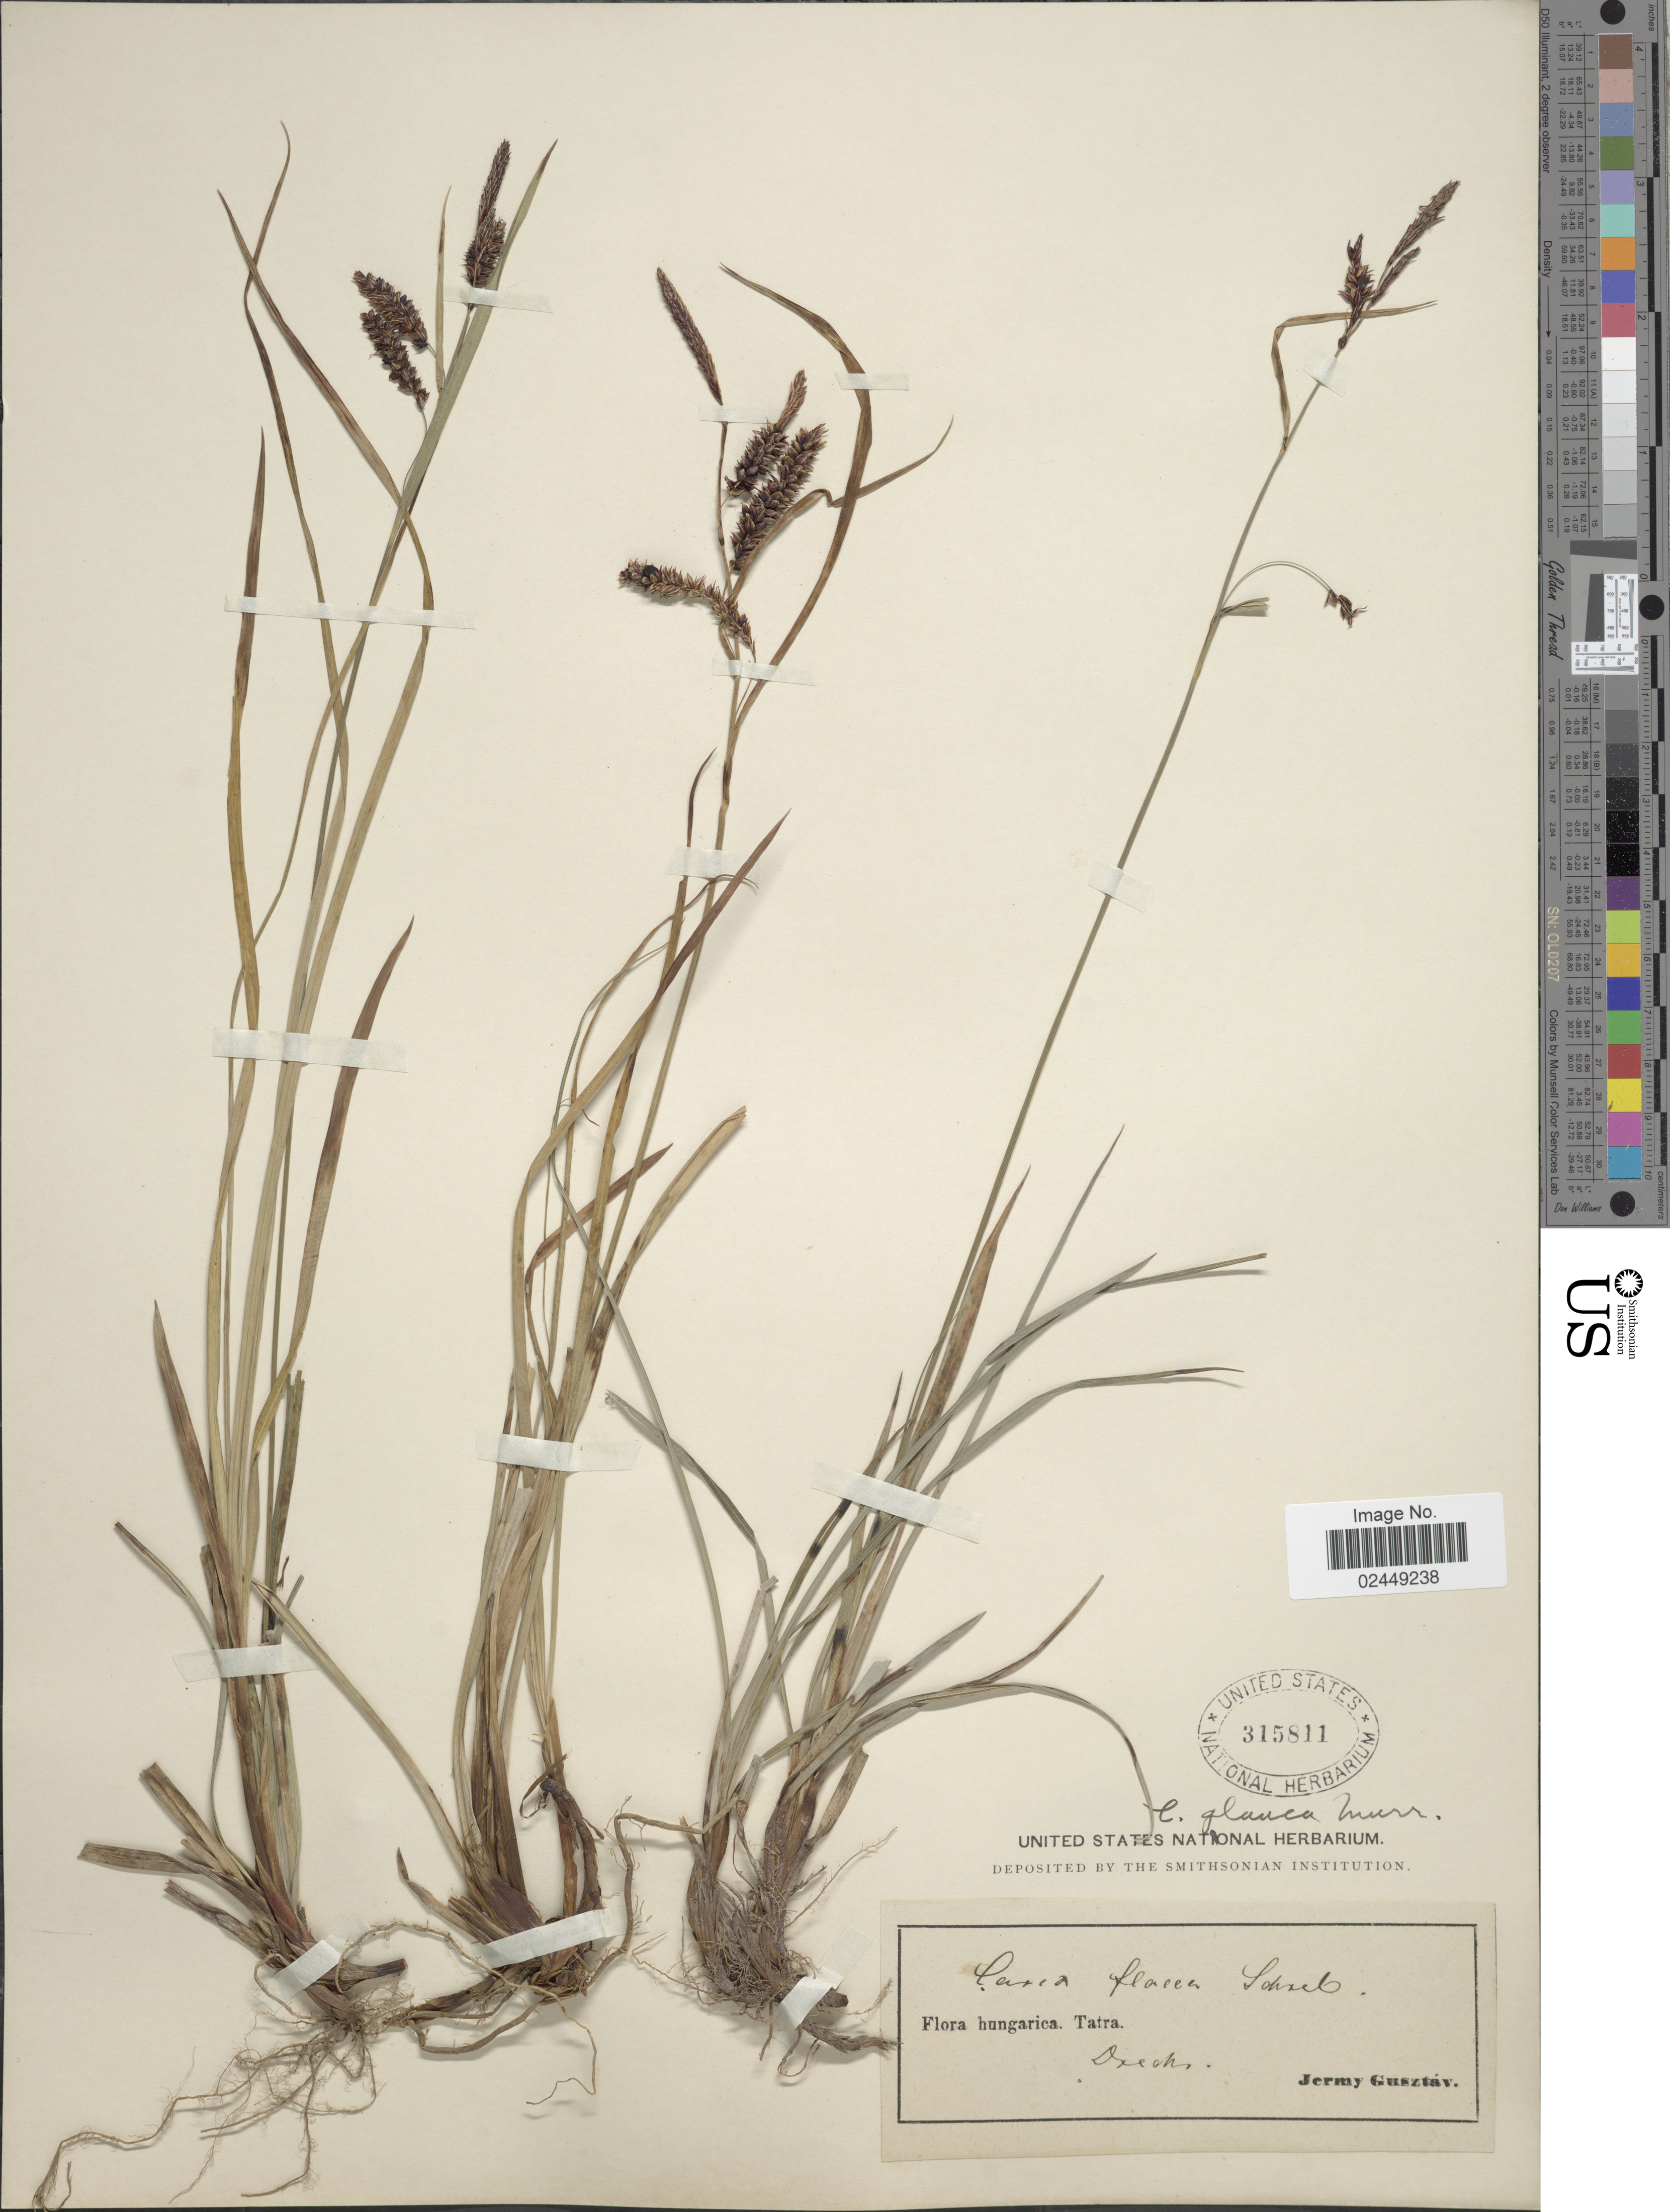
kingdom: Plantae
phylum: Tracheophyta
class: Liliopsida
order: Poales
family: Cyperaceae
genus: Carex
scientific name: Carex flacca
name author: Schreb.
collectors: G. Jermy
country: Hungary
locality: Tatra, Drecho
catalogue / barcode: US 315811